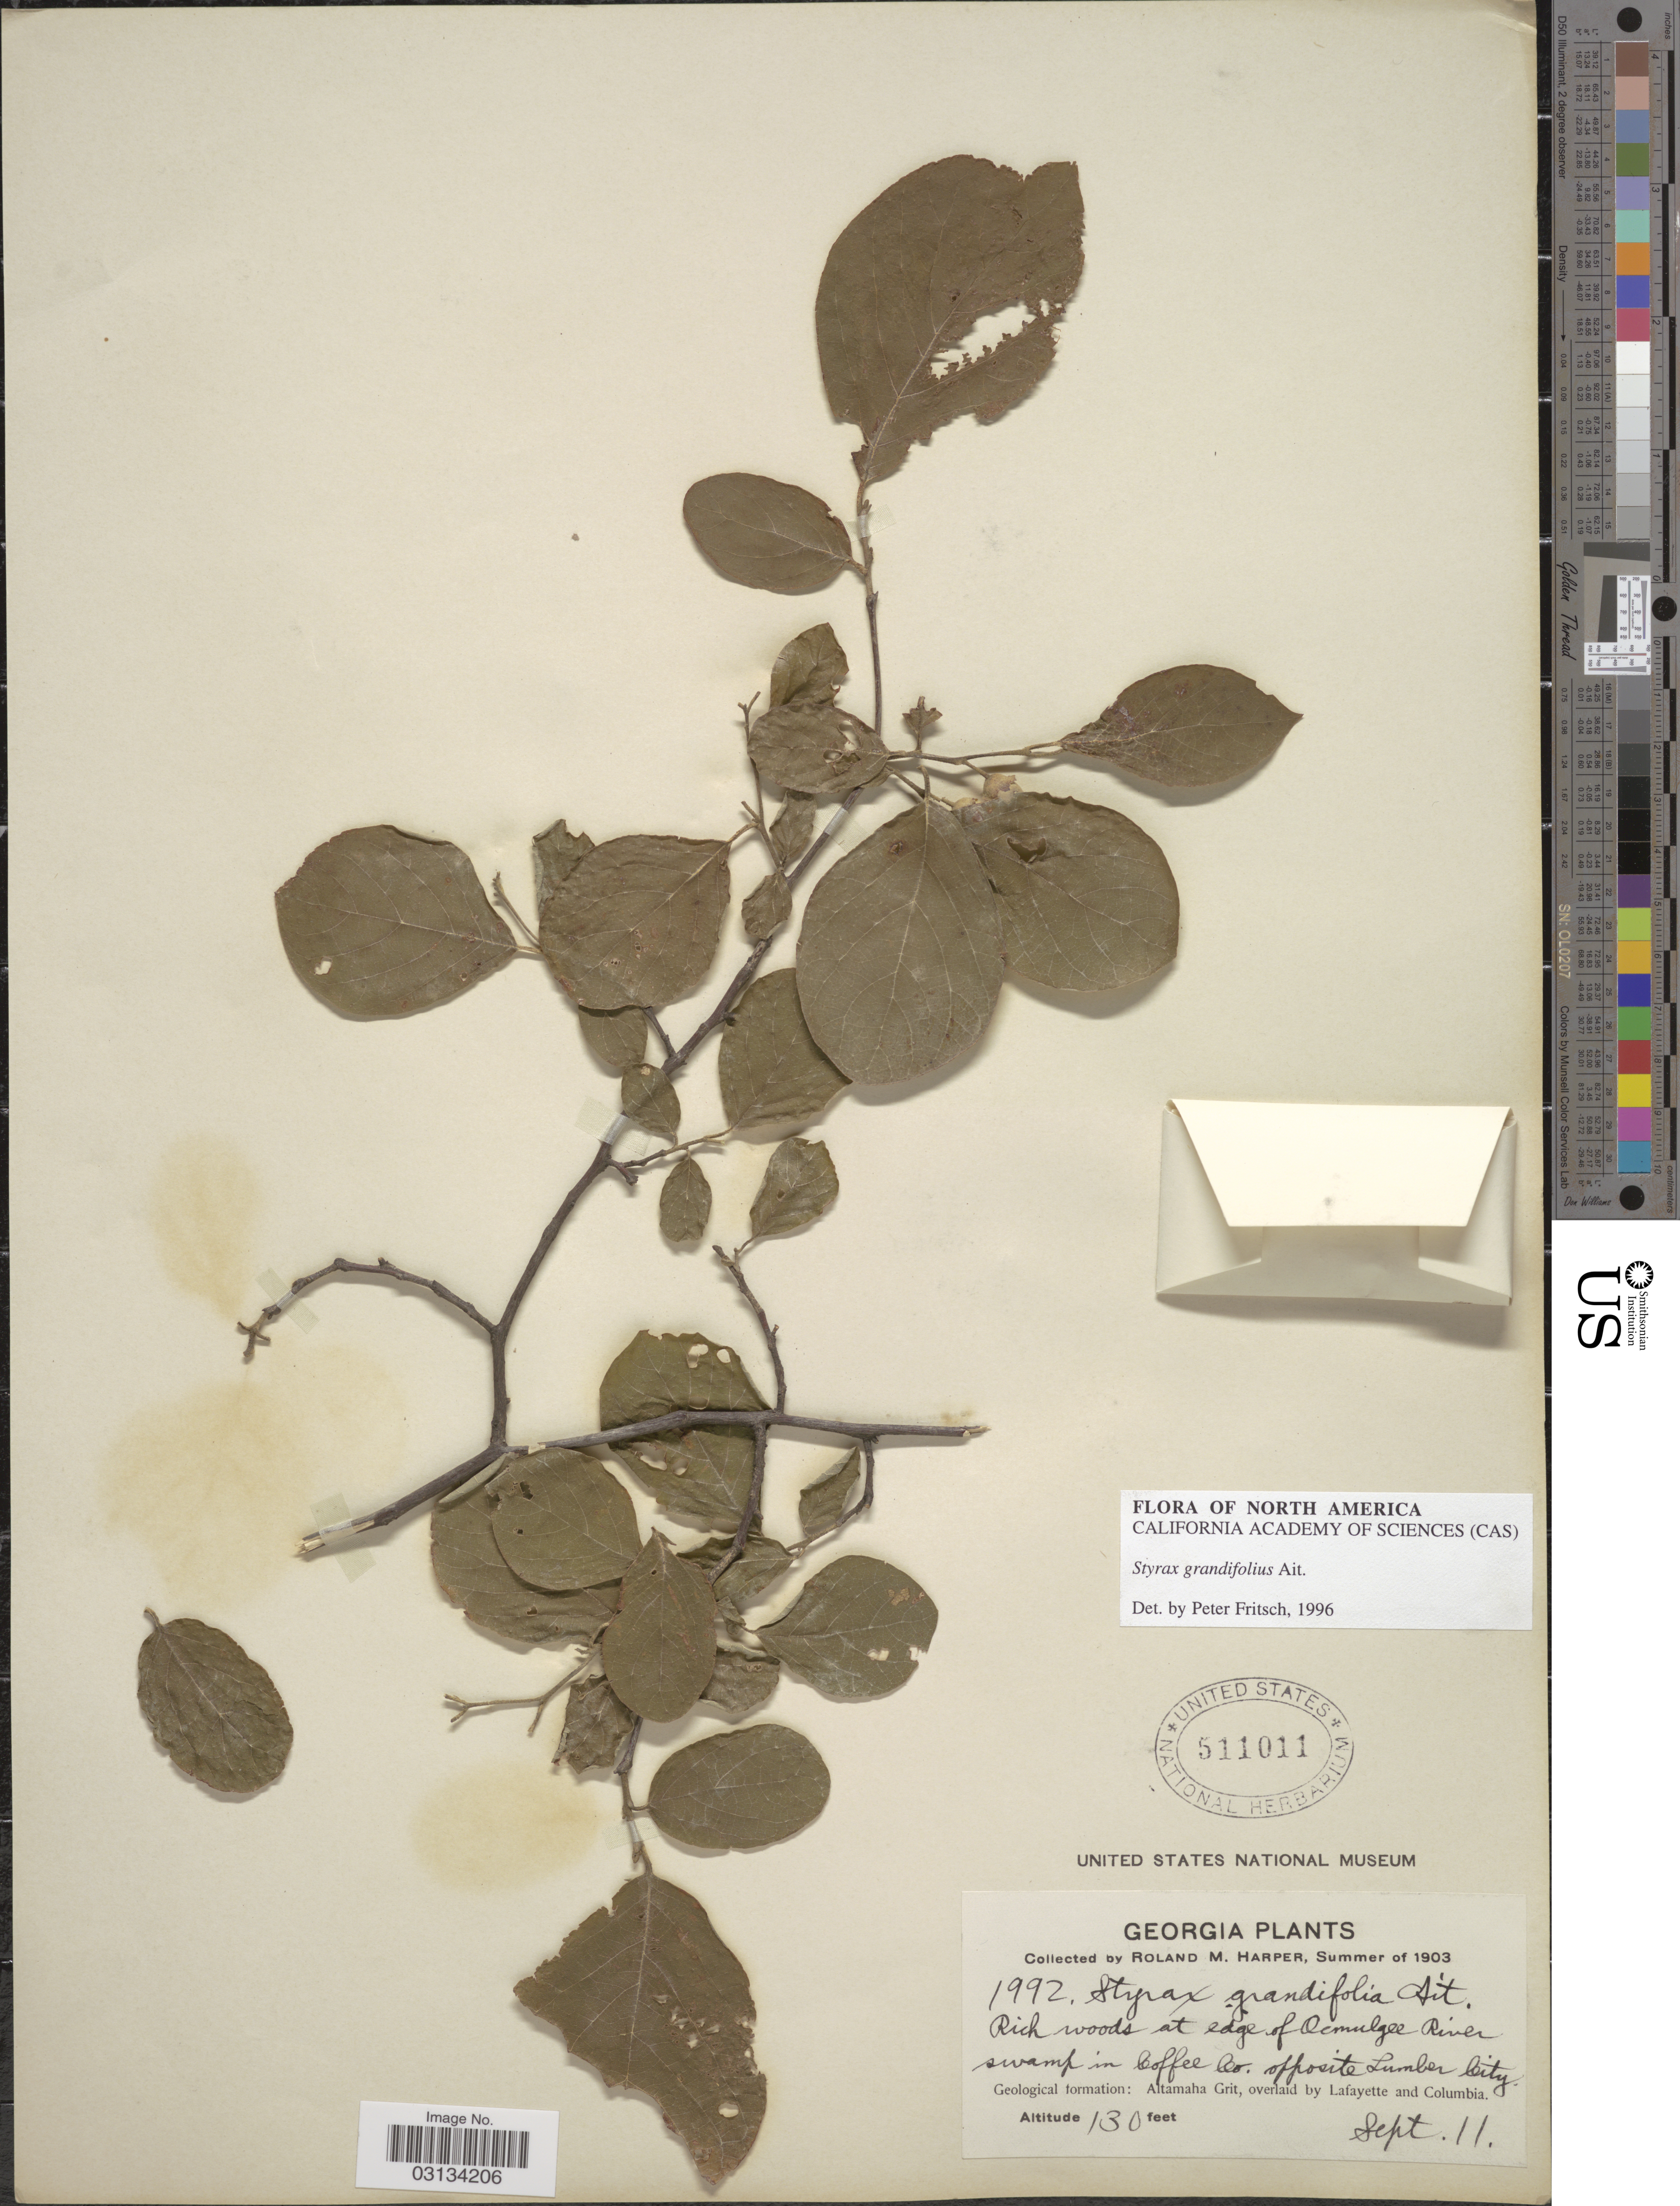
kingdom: Plantae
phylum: Tracheophyta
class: Magnoliopsida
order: Ericales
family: Styracaceae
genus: Styrax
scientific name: Styrax grandifolius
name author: Aiton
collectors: R. M. Harper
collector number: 1992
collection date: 1903-09-11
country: United States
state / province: Georgia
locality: Rich woods at edge of Ocmulgee River. Swamp in Coffee Co. opposite Lumber City.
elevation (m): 40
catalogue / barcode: US 511011